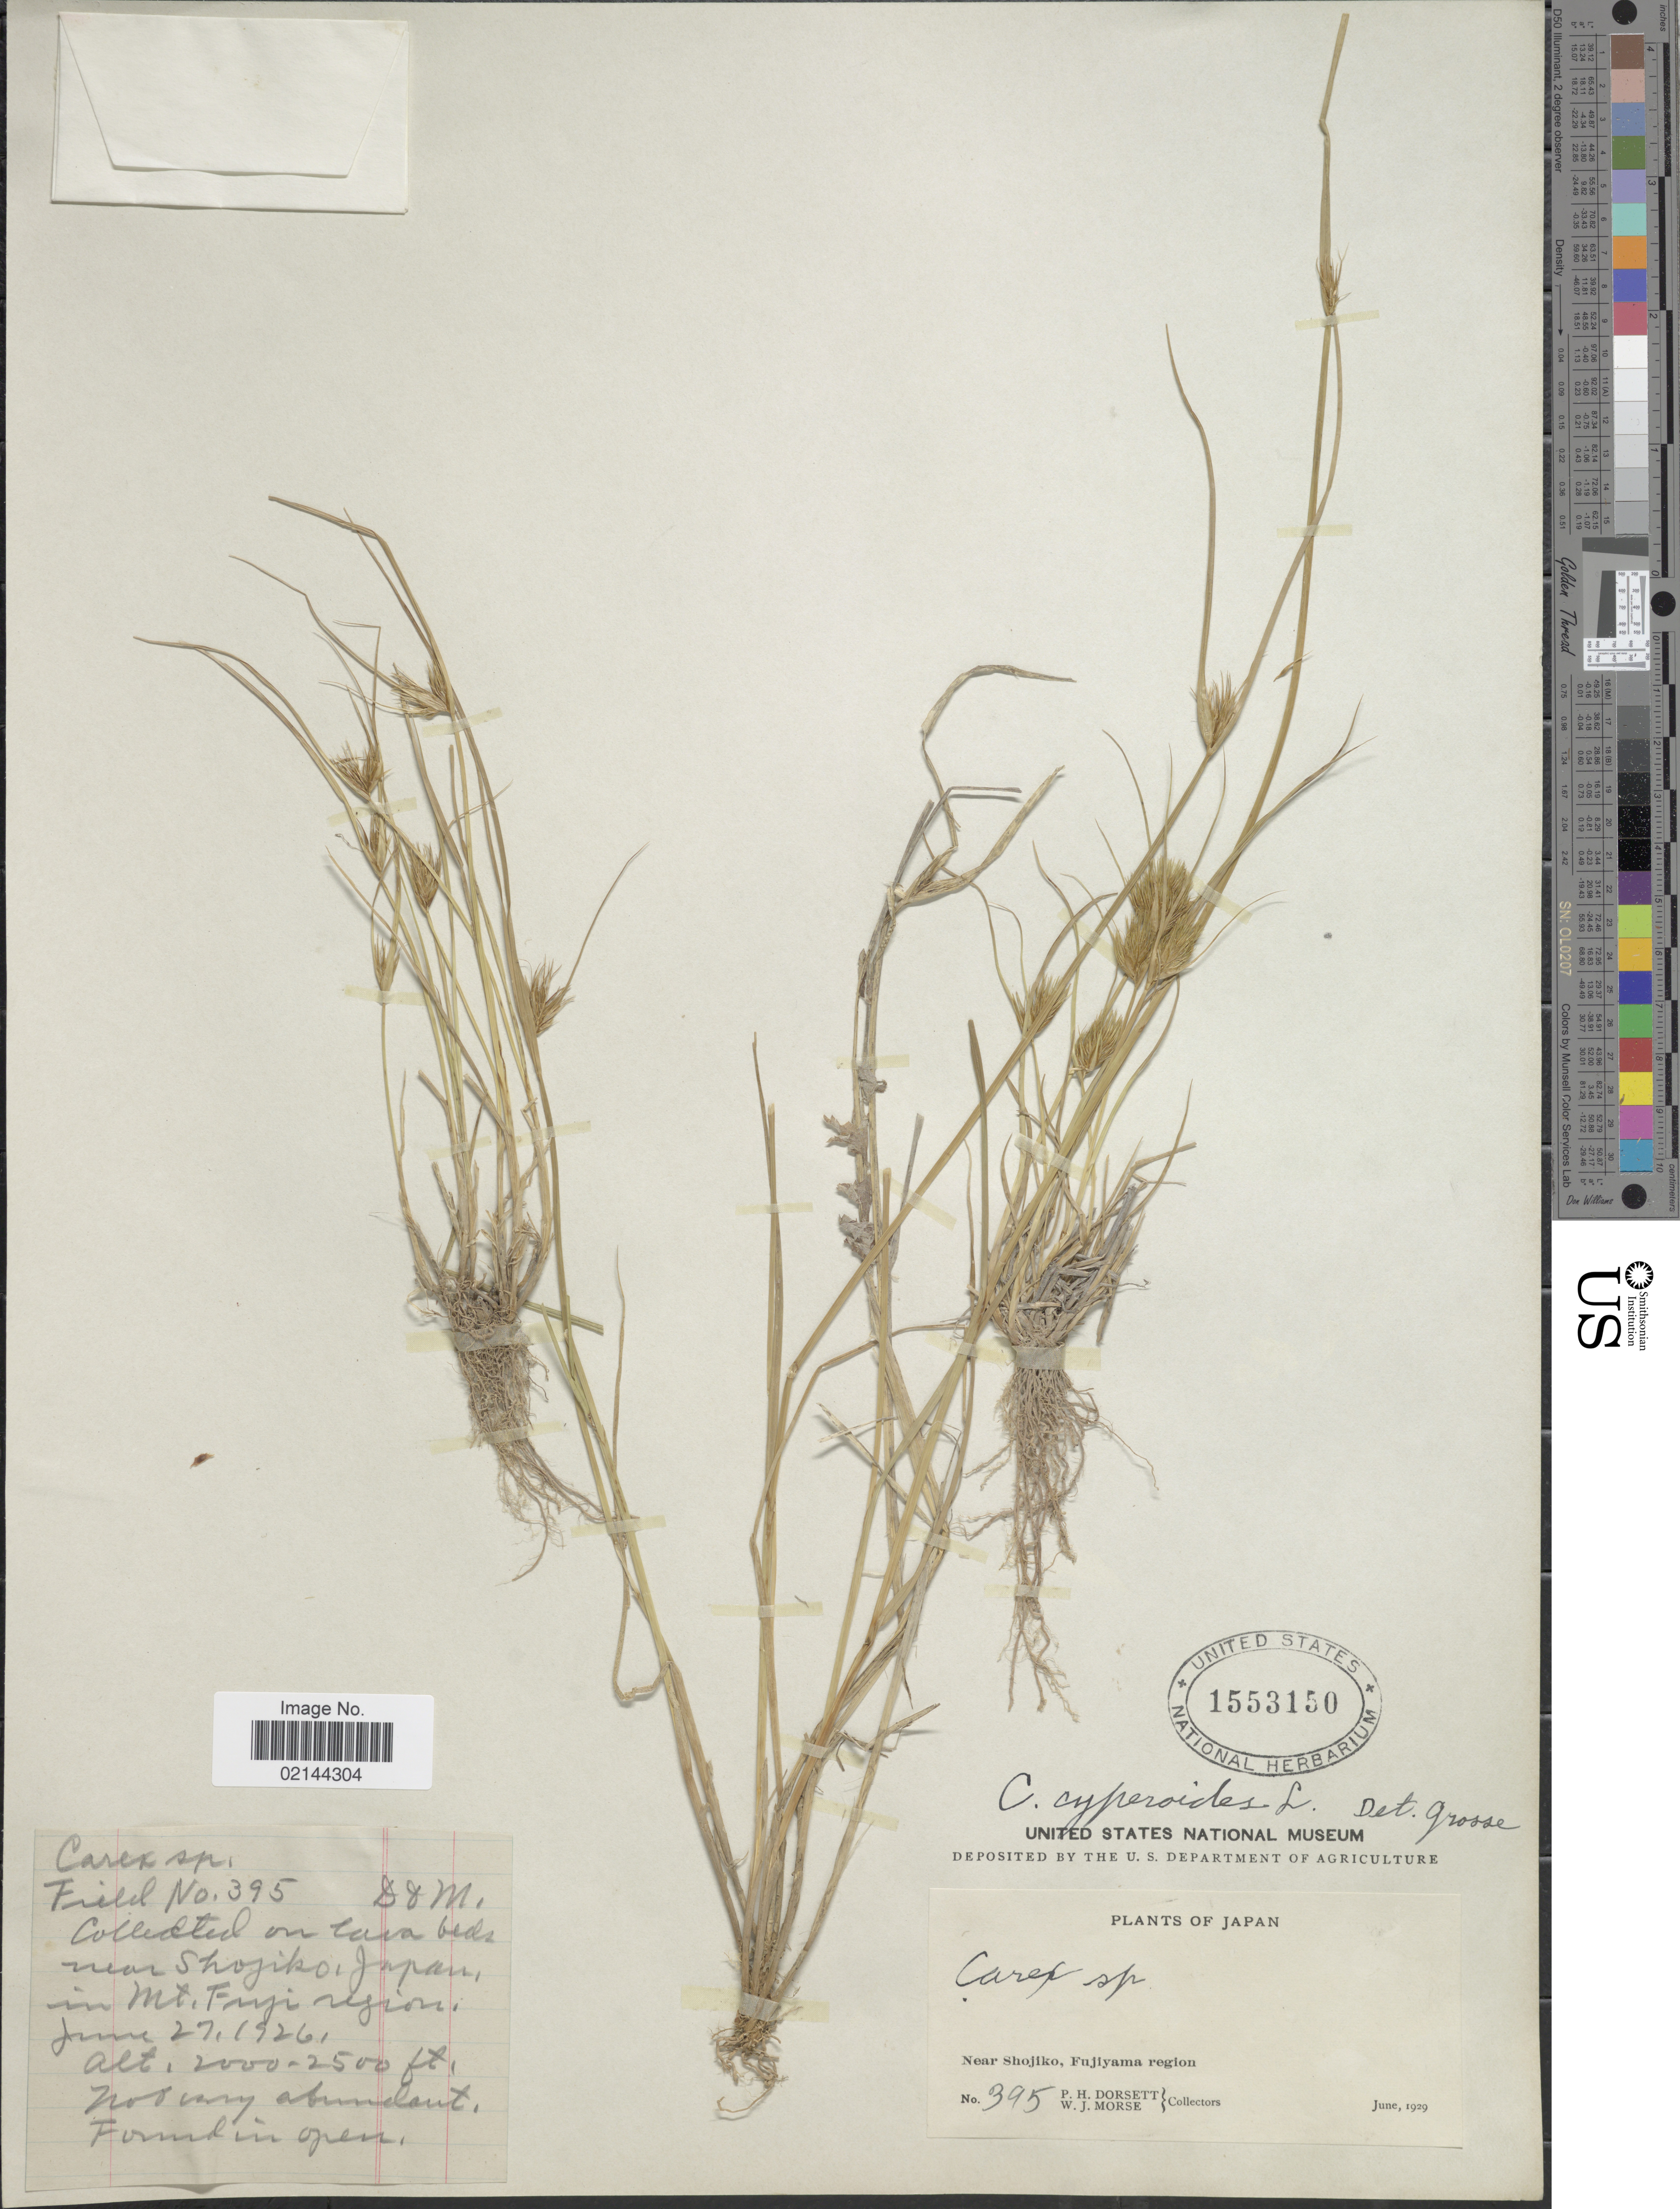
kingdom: Plantae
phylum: Tracheophyta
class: Liliopsida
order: Poales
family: Cyperaceae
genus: Carex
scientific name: Carex bohemica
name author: Schreb.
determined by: Strong, Mark T., (BOT), Smithsonian Institution - National Museum of Natural History (UNITED STATES)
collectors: P. H. Dorsett & W. J. Morse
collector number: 395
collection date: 1929-06-27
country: Japan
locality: Near, Shojiko, Fujijyama region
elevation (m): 610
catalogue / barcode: US 1553150